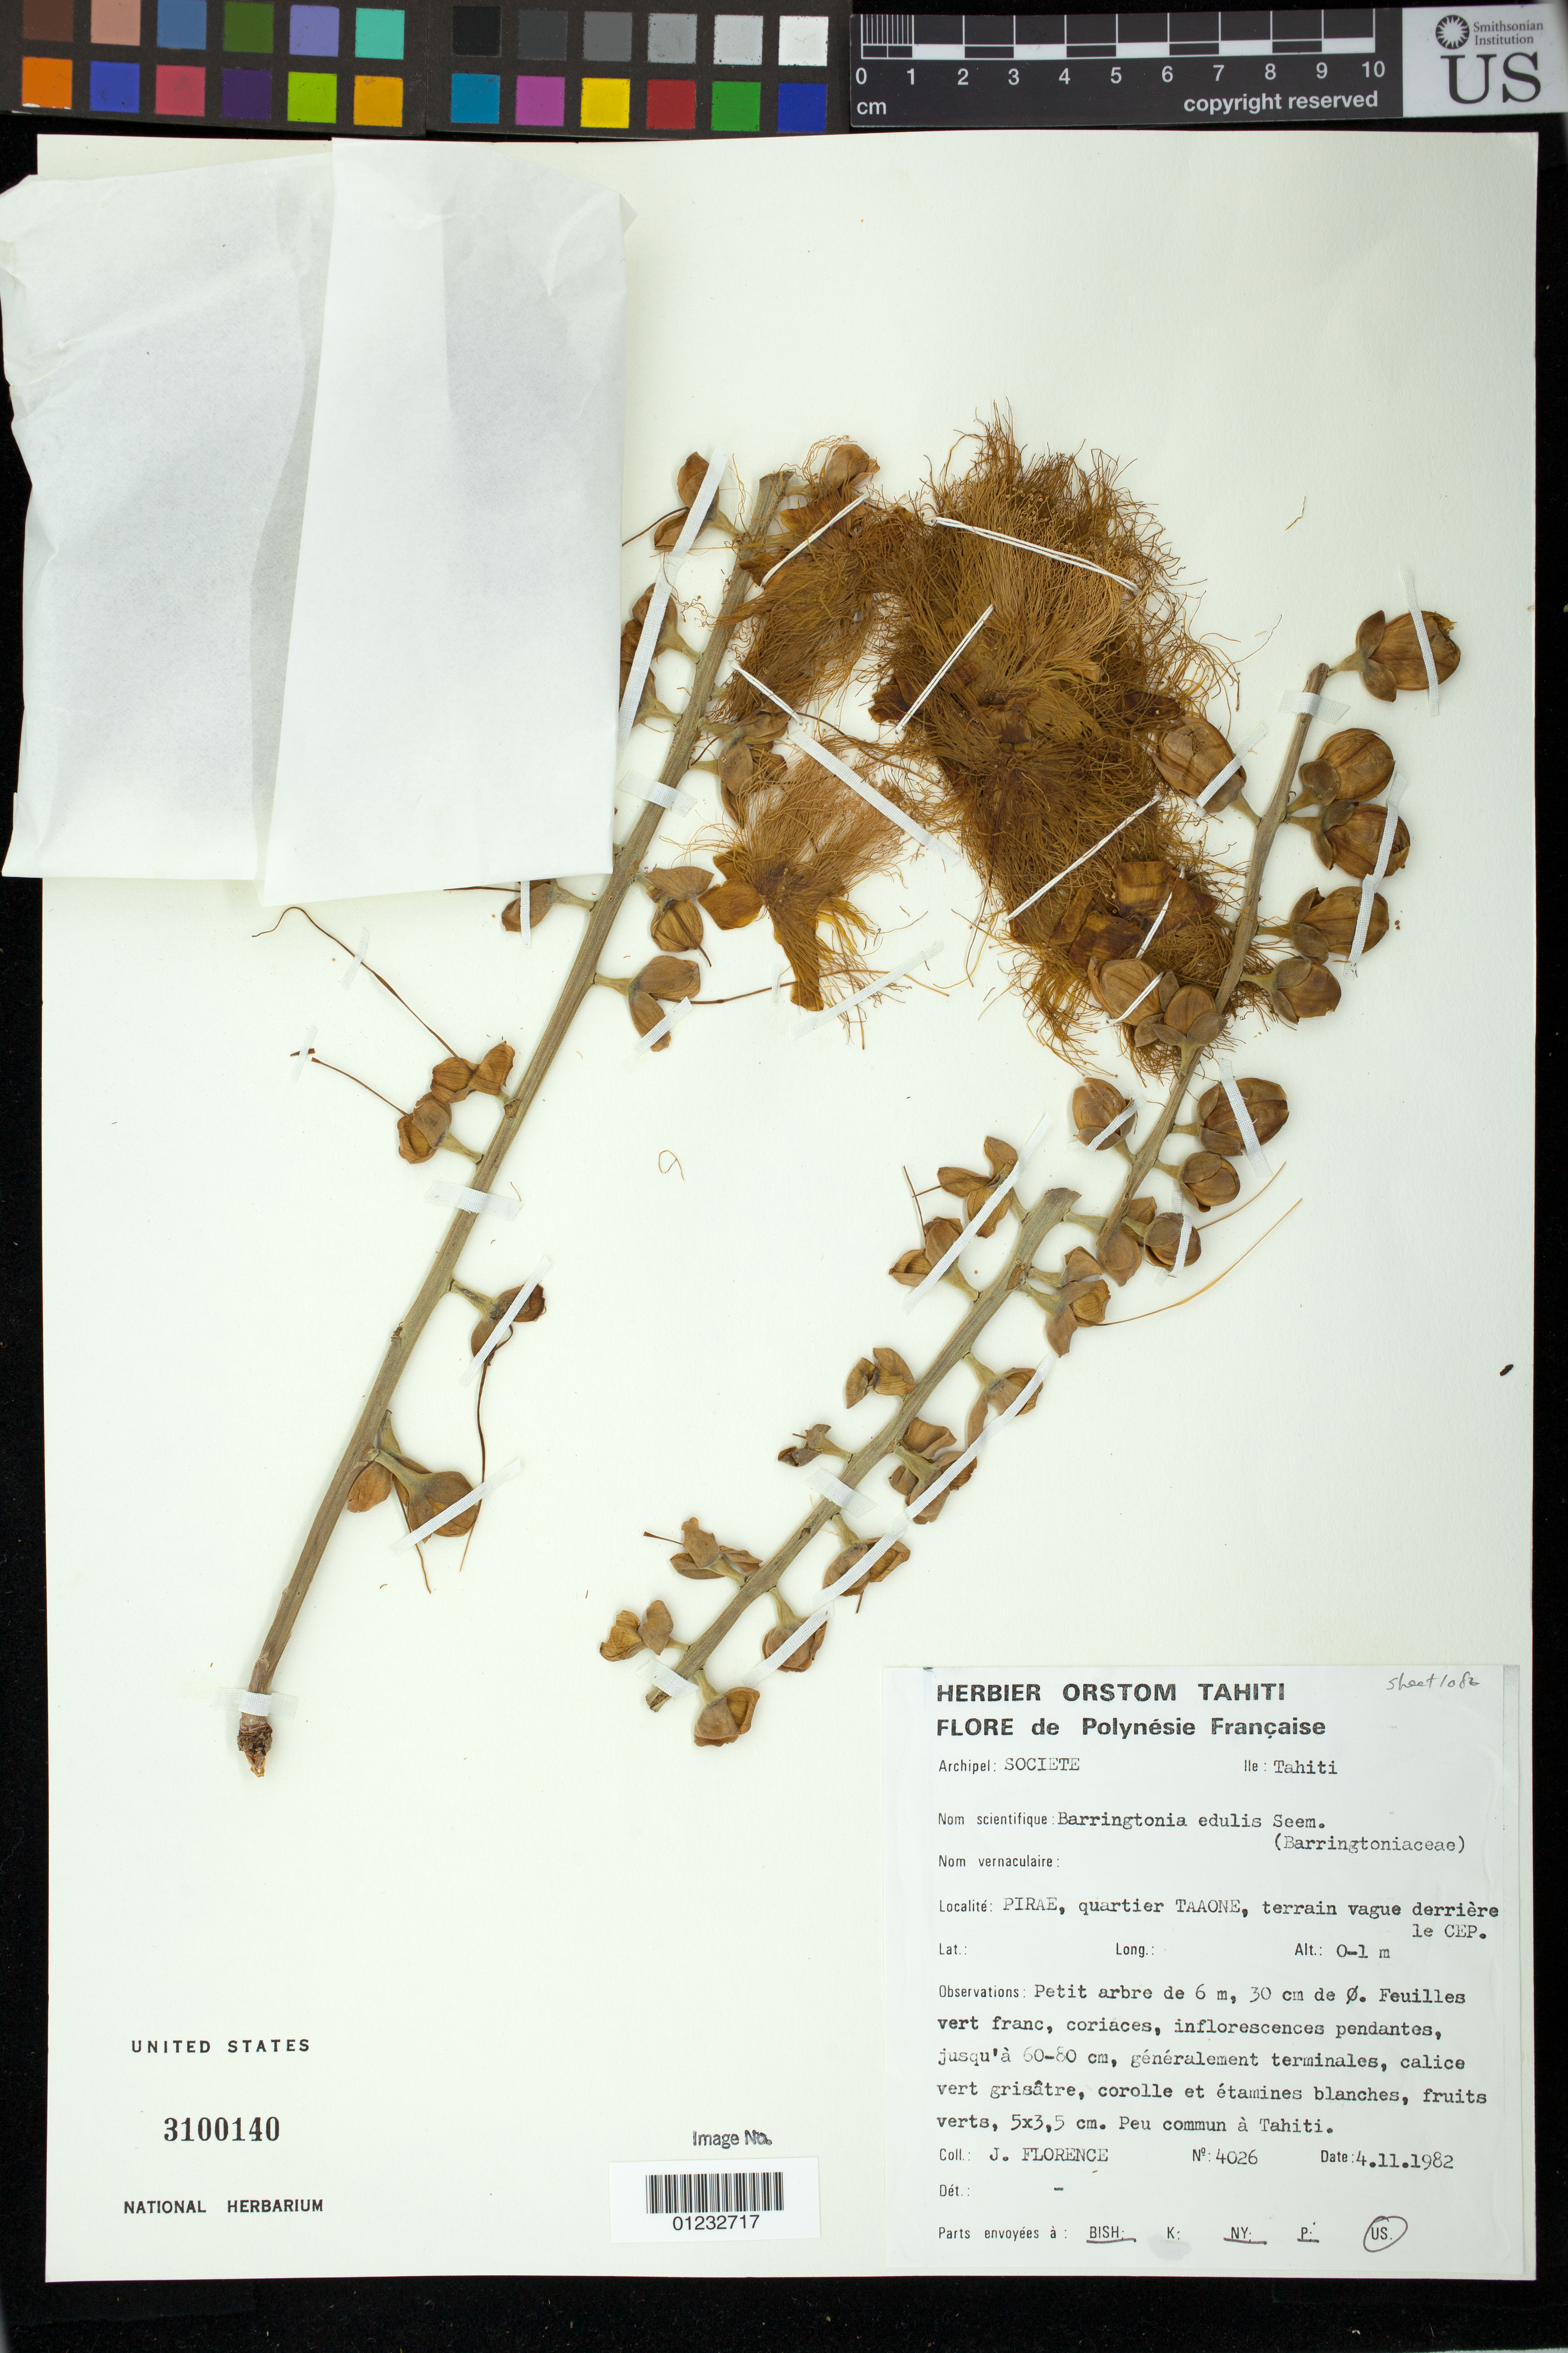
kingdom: Plantae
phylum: Tracheophyta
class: Magnoliopsida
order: Ericales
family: Lecythidaceae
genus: Barringtonia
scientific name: Barringtonia edulis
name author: Seem.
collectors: J. Florence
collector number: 4026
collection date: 1982-11-04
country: French Polynesia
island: Tahiti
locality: Pirae, quartier Taaone, terrain vague derrière le CEP.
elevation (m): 0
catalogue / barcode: US 3100140